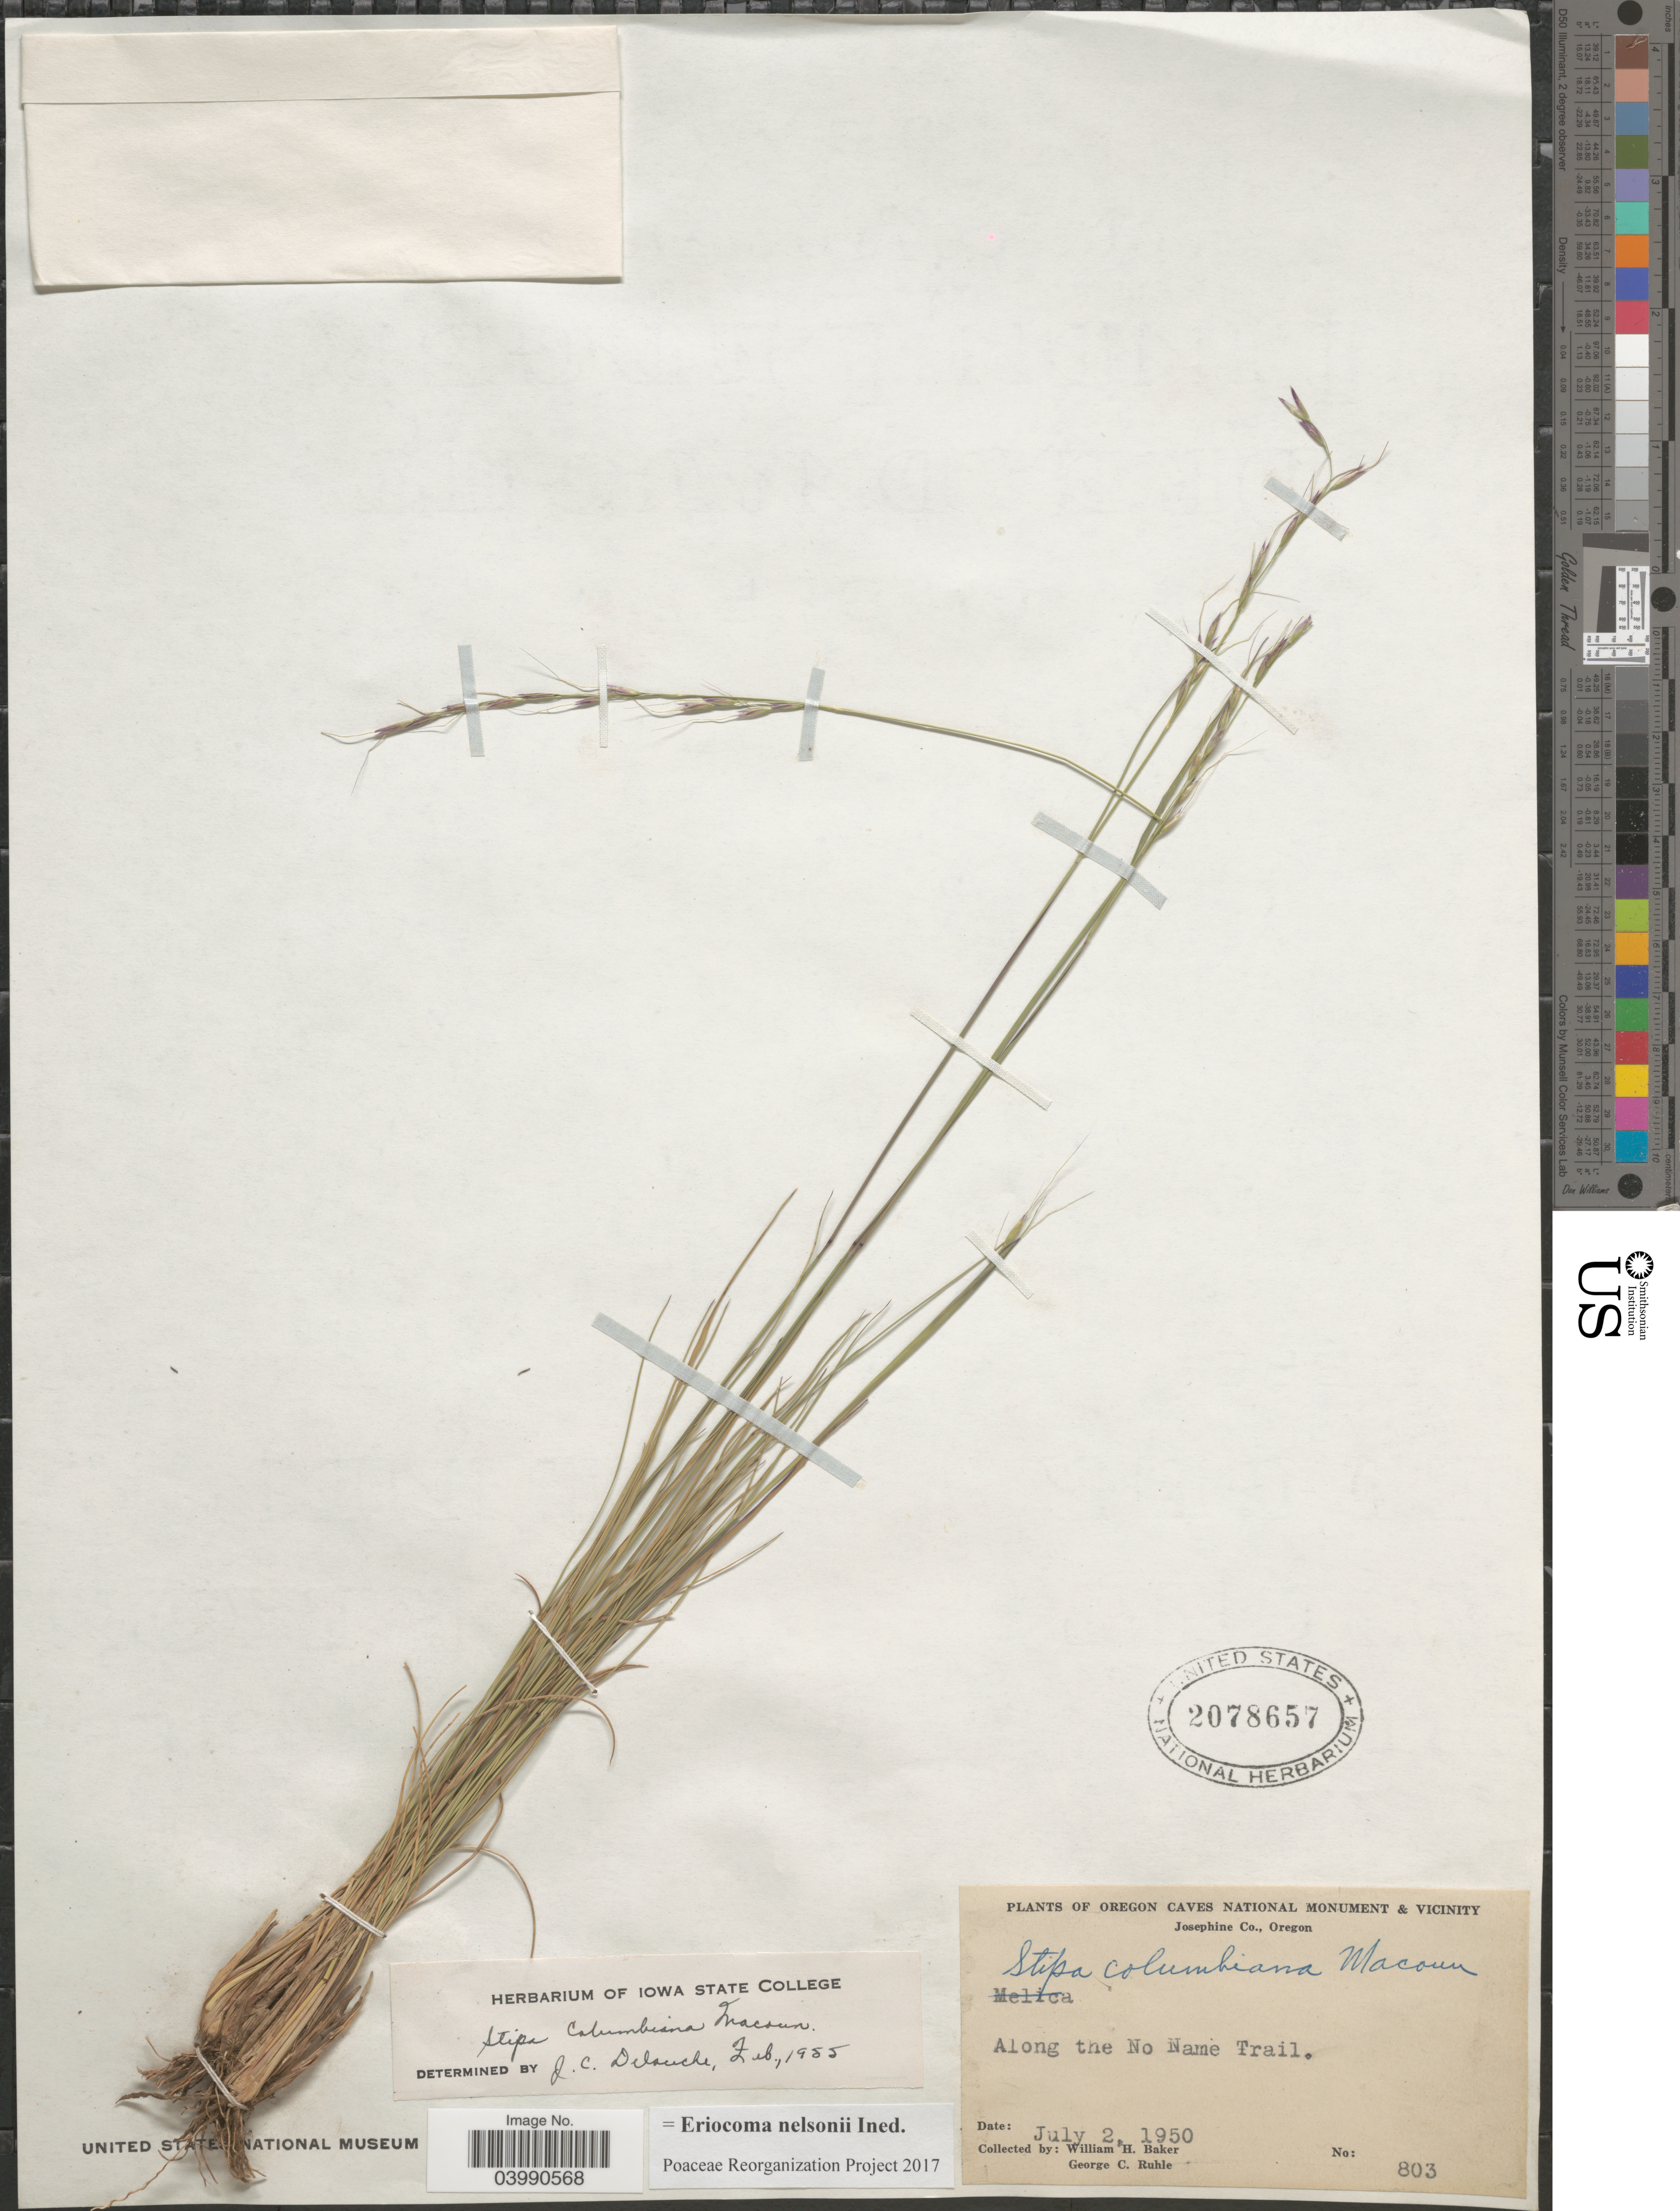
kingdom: Plantae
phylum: Tracheophyta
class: Liliopsida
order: Poales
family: Poaceae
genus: Eriocoma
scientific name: Eriocoma nelsonii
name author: (Scribn.) Romasch.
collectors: W. H. Baker & G. Ruhle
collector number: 803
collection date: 1950-07-02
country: United States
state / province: Oregon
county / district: Josephine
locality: Oregon Caves National Monument & Vicinity. Josephine Co. Along the No Name Trail.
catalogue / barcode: US 2078657